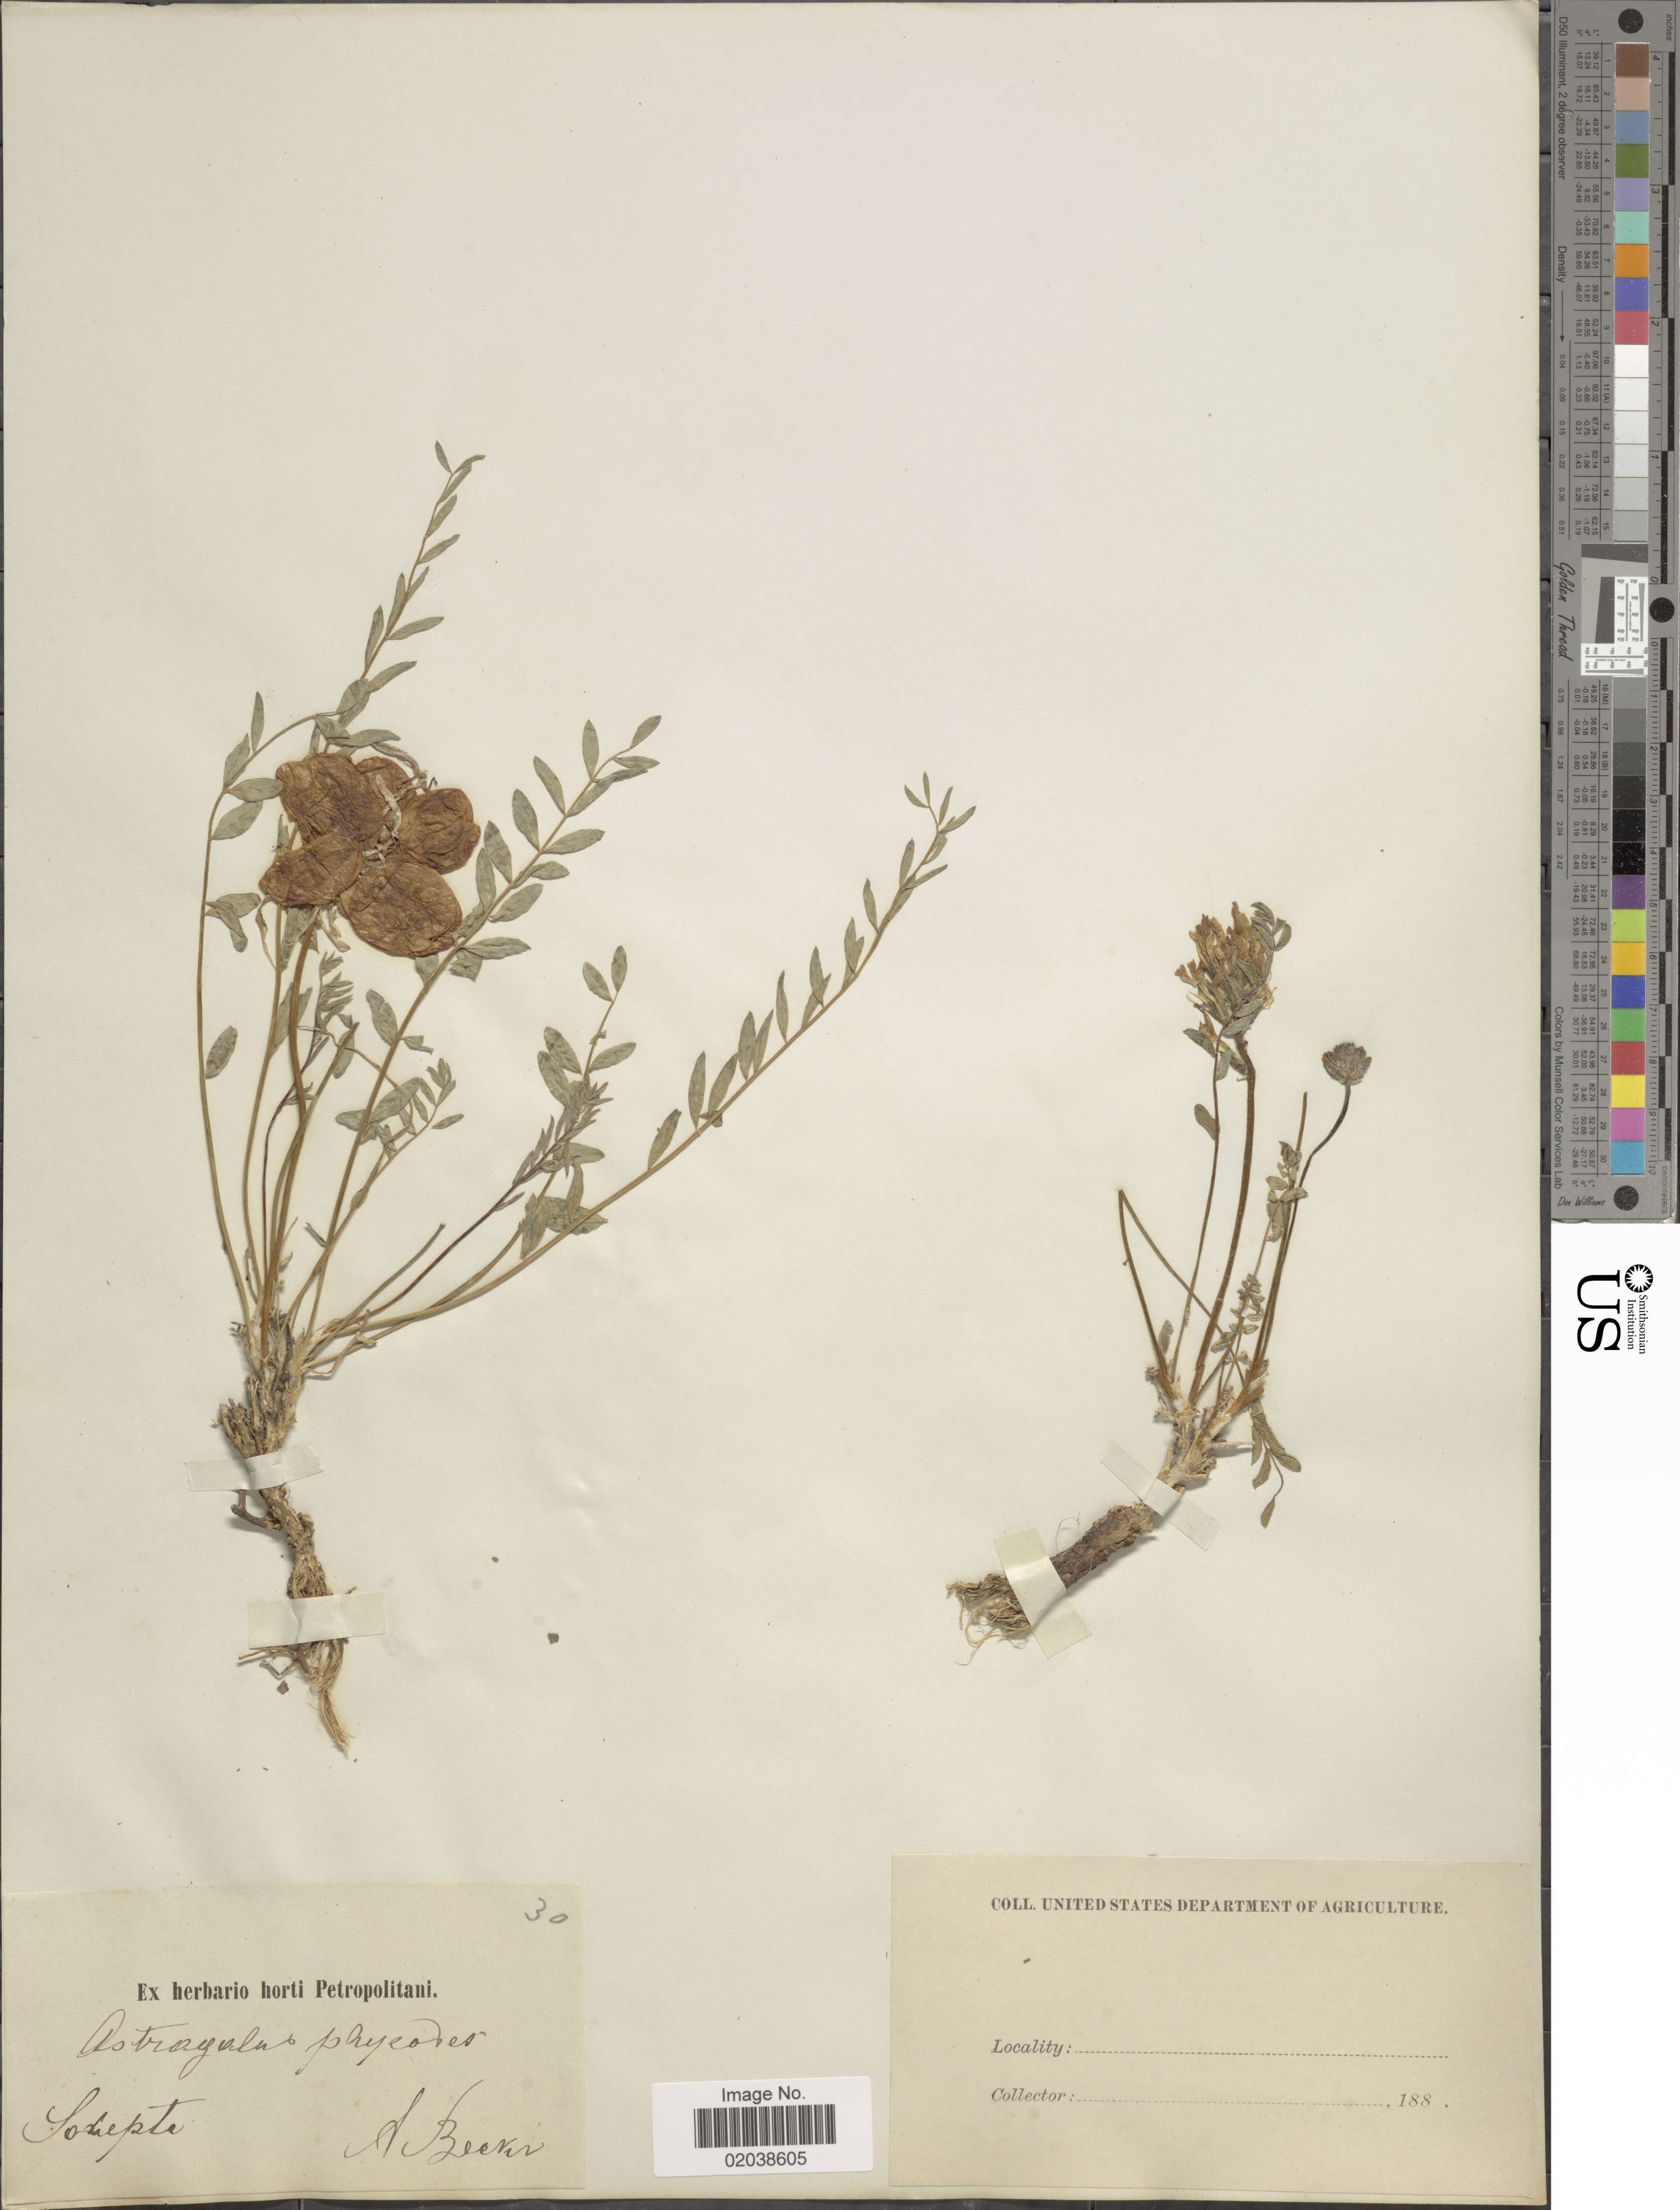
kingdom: Plantae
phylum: Tracheophyta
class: Magnoliopsida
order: Fabales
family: Fabaceae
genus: Astragalus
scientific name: Astragalus physodes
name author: L.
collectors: A. Becker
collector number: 30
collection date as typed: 188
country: Russian Federation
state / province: Volgograd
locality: Sarepta